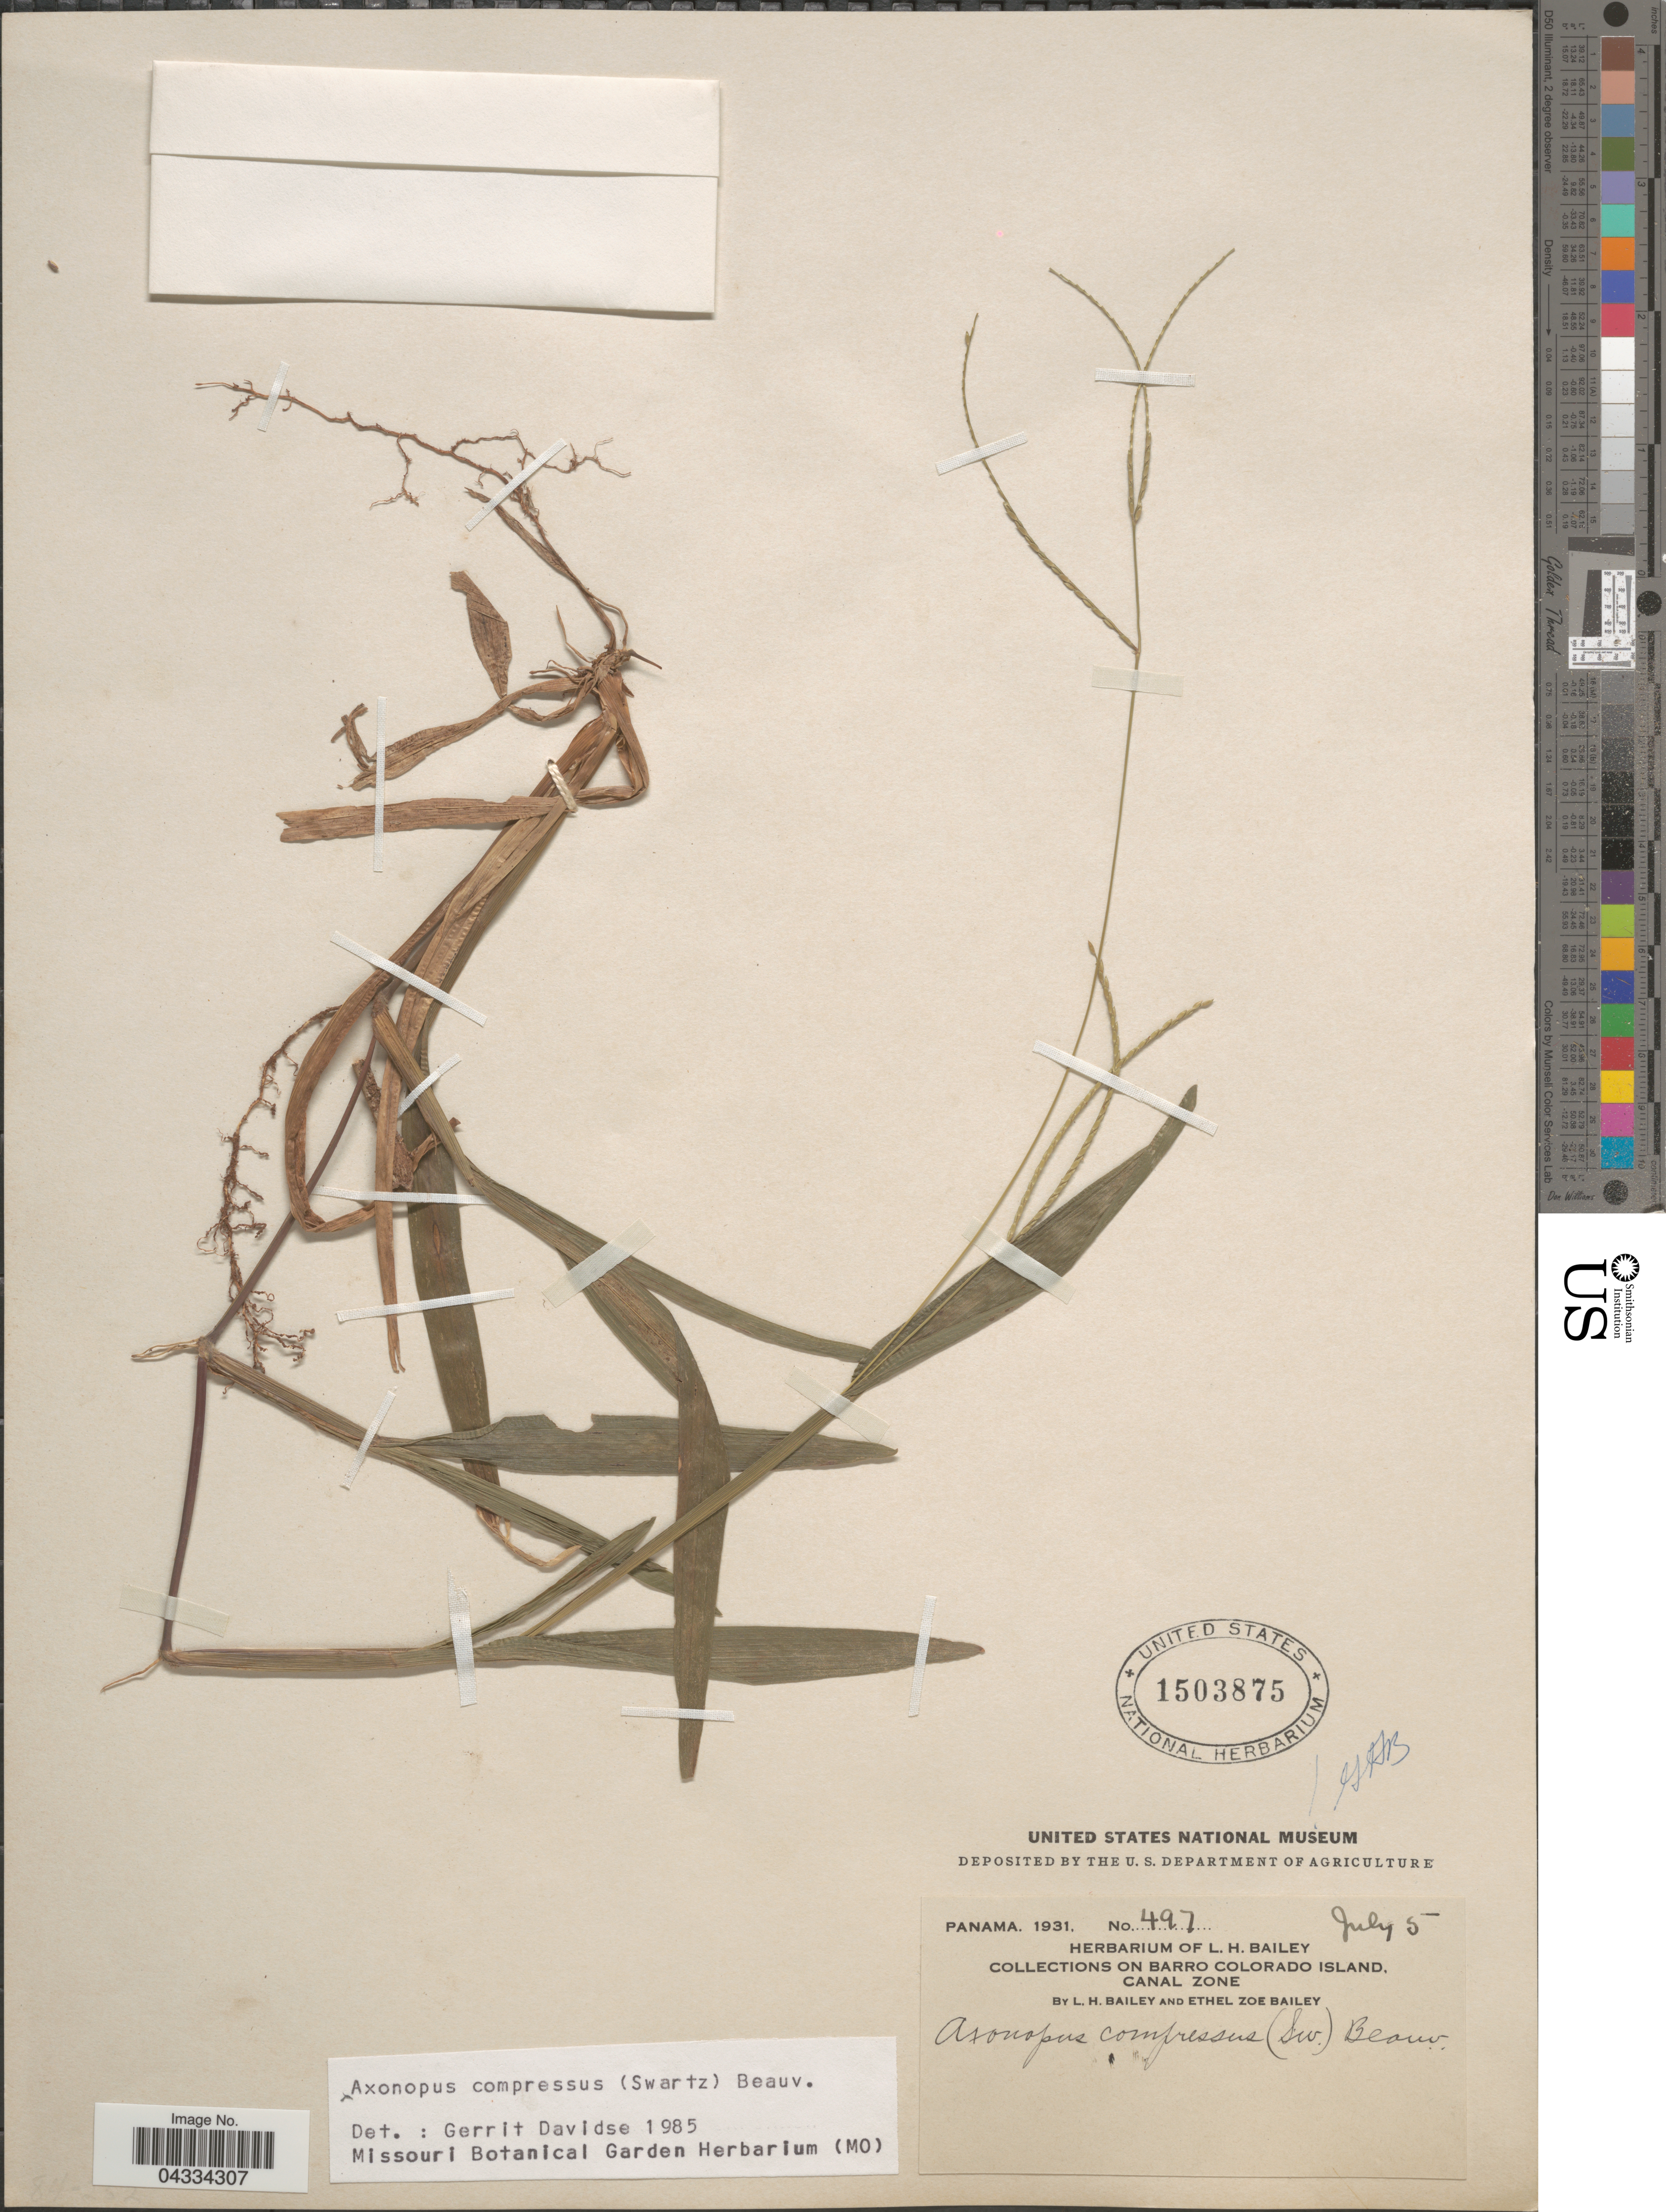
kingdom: Plantae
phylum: Tracheophyta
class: Liliopsida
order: Poales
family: Poaceae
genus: Axonopus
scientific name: Axonopus compressus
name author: (Sw.) P. Beauv.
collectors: L. H. Bailey & E. Z. Bailey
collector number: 497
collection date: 1931-07-05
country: Panama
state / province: Panamá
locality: On Barro Colorado Island, Canal Zone.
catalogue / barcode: US 1503875